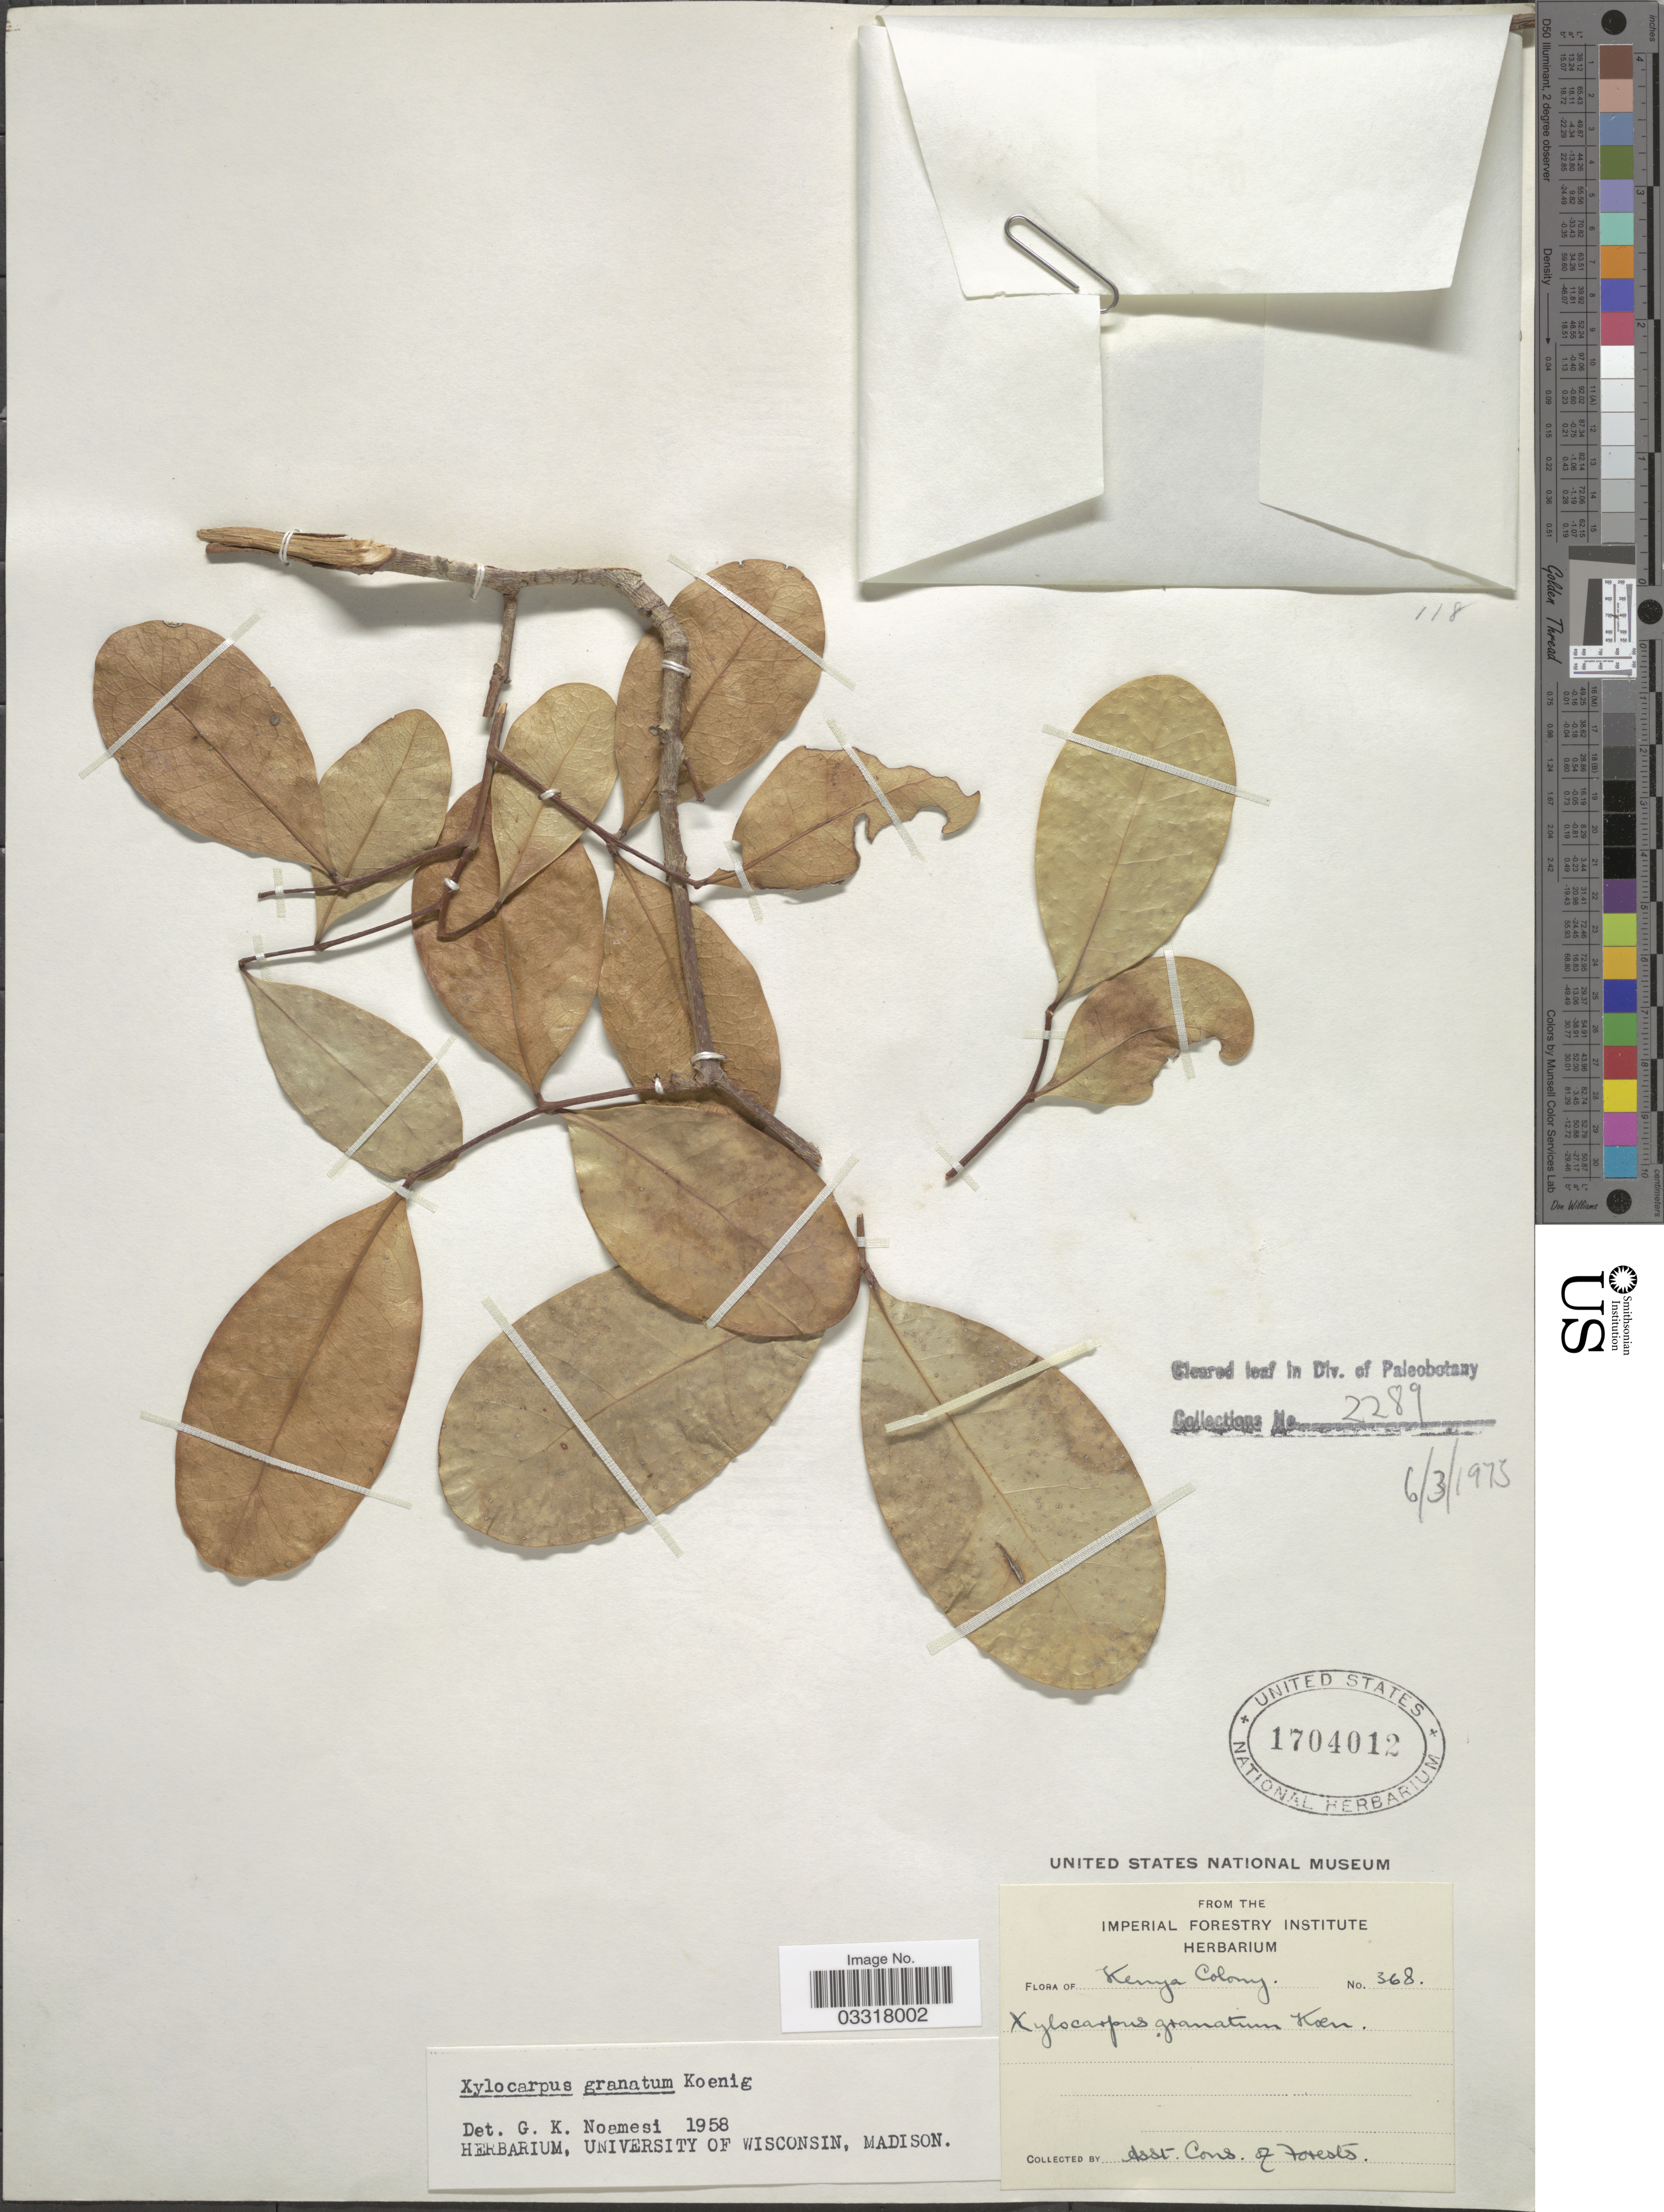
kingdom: Plantae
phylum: Tracheophyta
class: Magnoliopsida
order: Sapindales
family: Meliaceae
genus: Xylocarpus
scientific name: Xylocarpus granatum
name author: J. Koenig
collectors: -. Ass. Cons. of Forests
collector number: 368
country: Kenya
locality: Kenya Colony.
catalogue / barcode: US 1704012